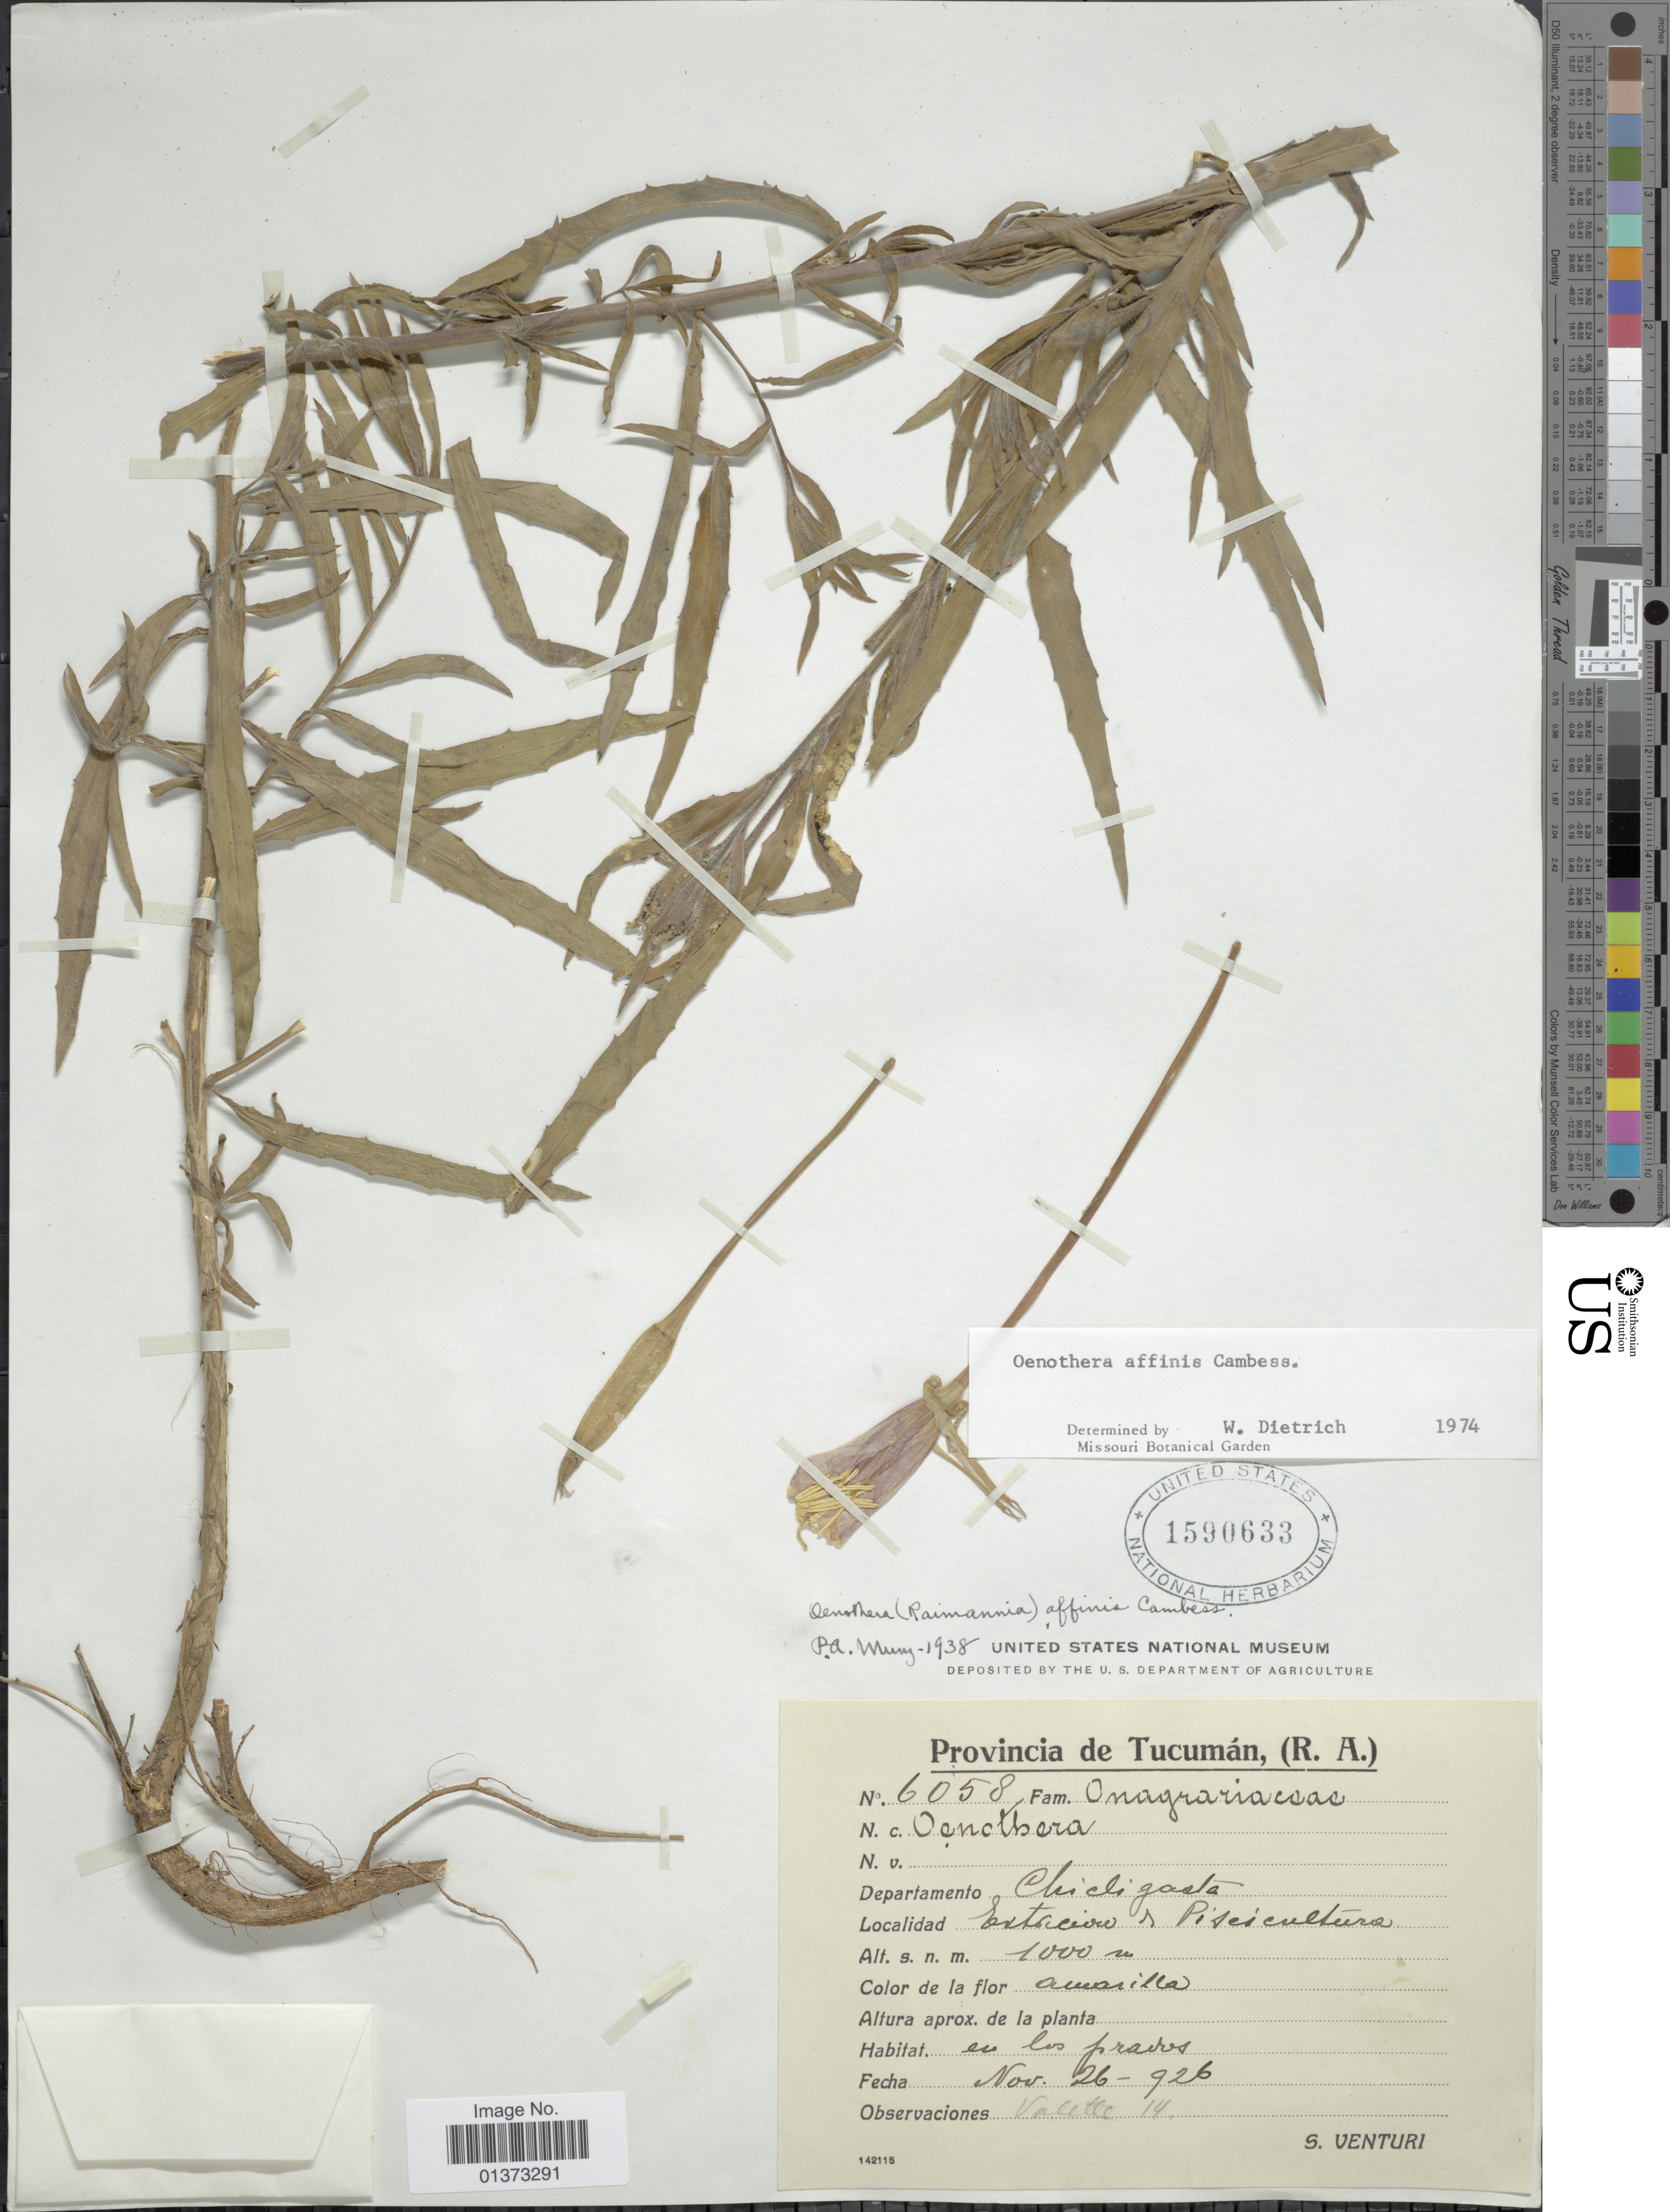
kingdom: Plantae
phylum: Tracheophyta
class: Magnoliopsida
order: Myrtales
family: Onagraceae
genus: Oenothera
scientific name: Oenothera affinis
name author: Cambess.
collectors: S. Venturi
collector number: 6058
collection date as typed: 926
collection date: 1926-11-26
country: Argentina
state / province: Tucuman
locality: Departamento Chicligasta, Extrairo de Piscicultura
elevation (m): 1000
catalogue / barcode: US 1590633